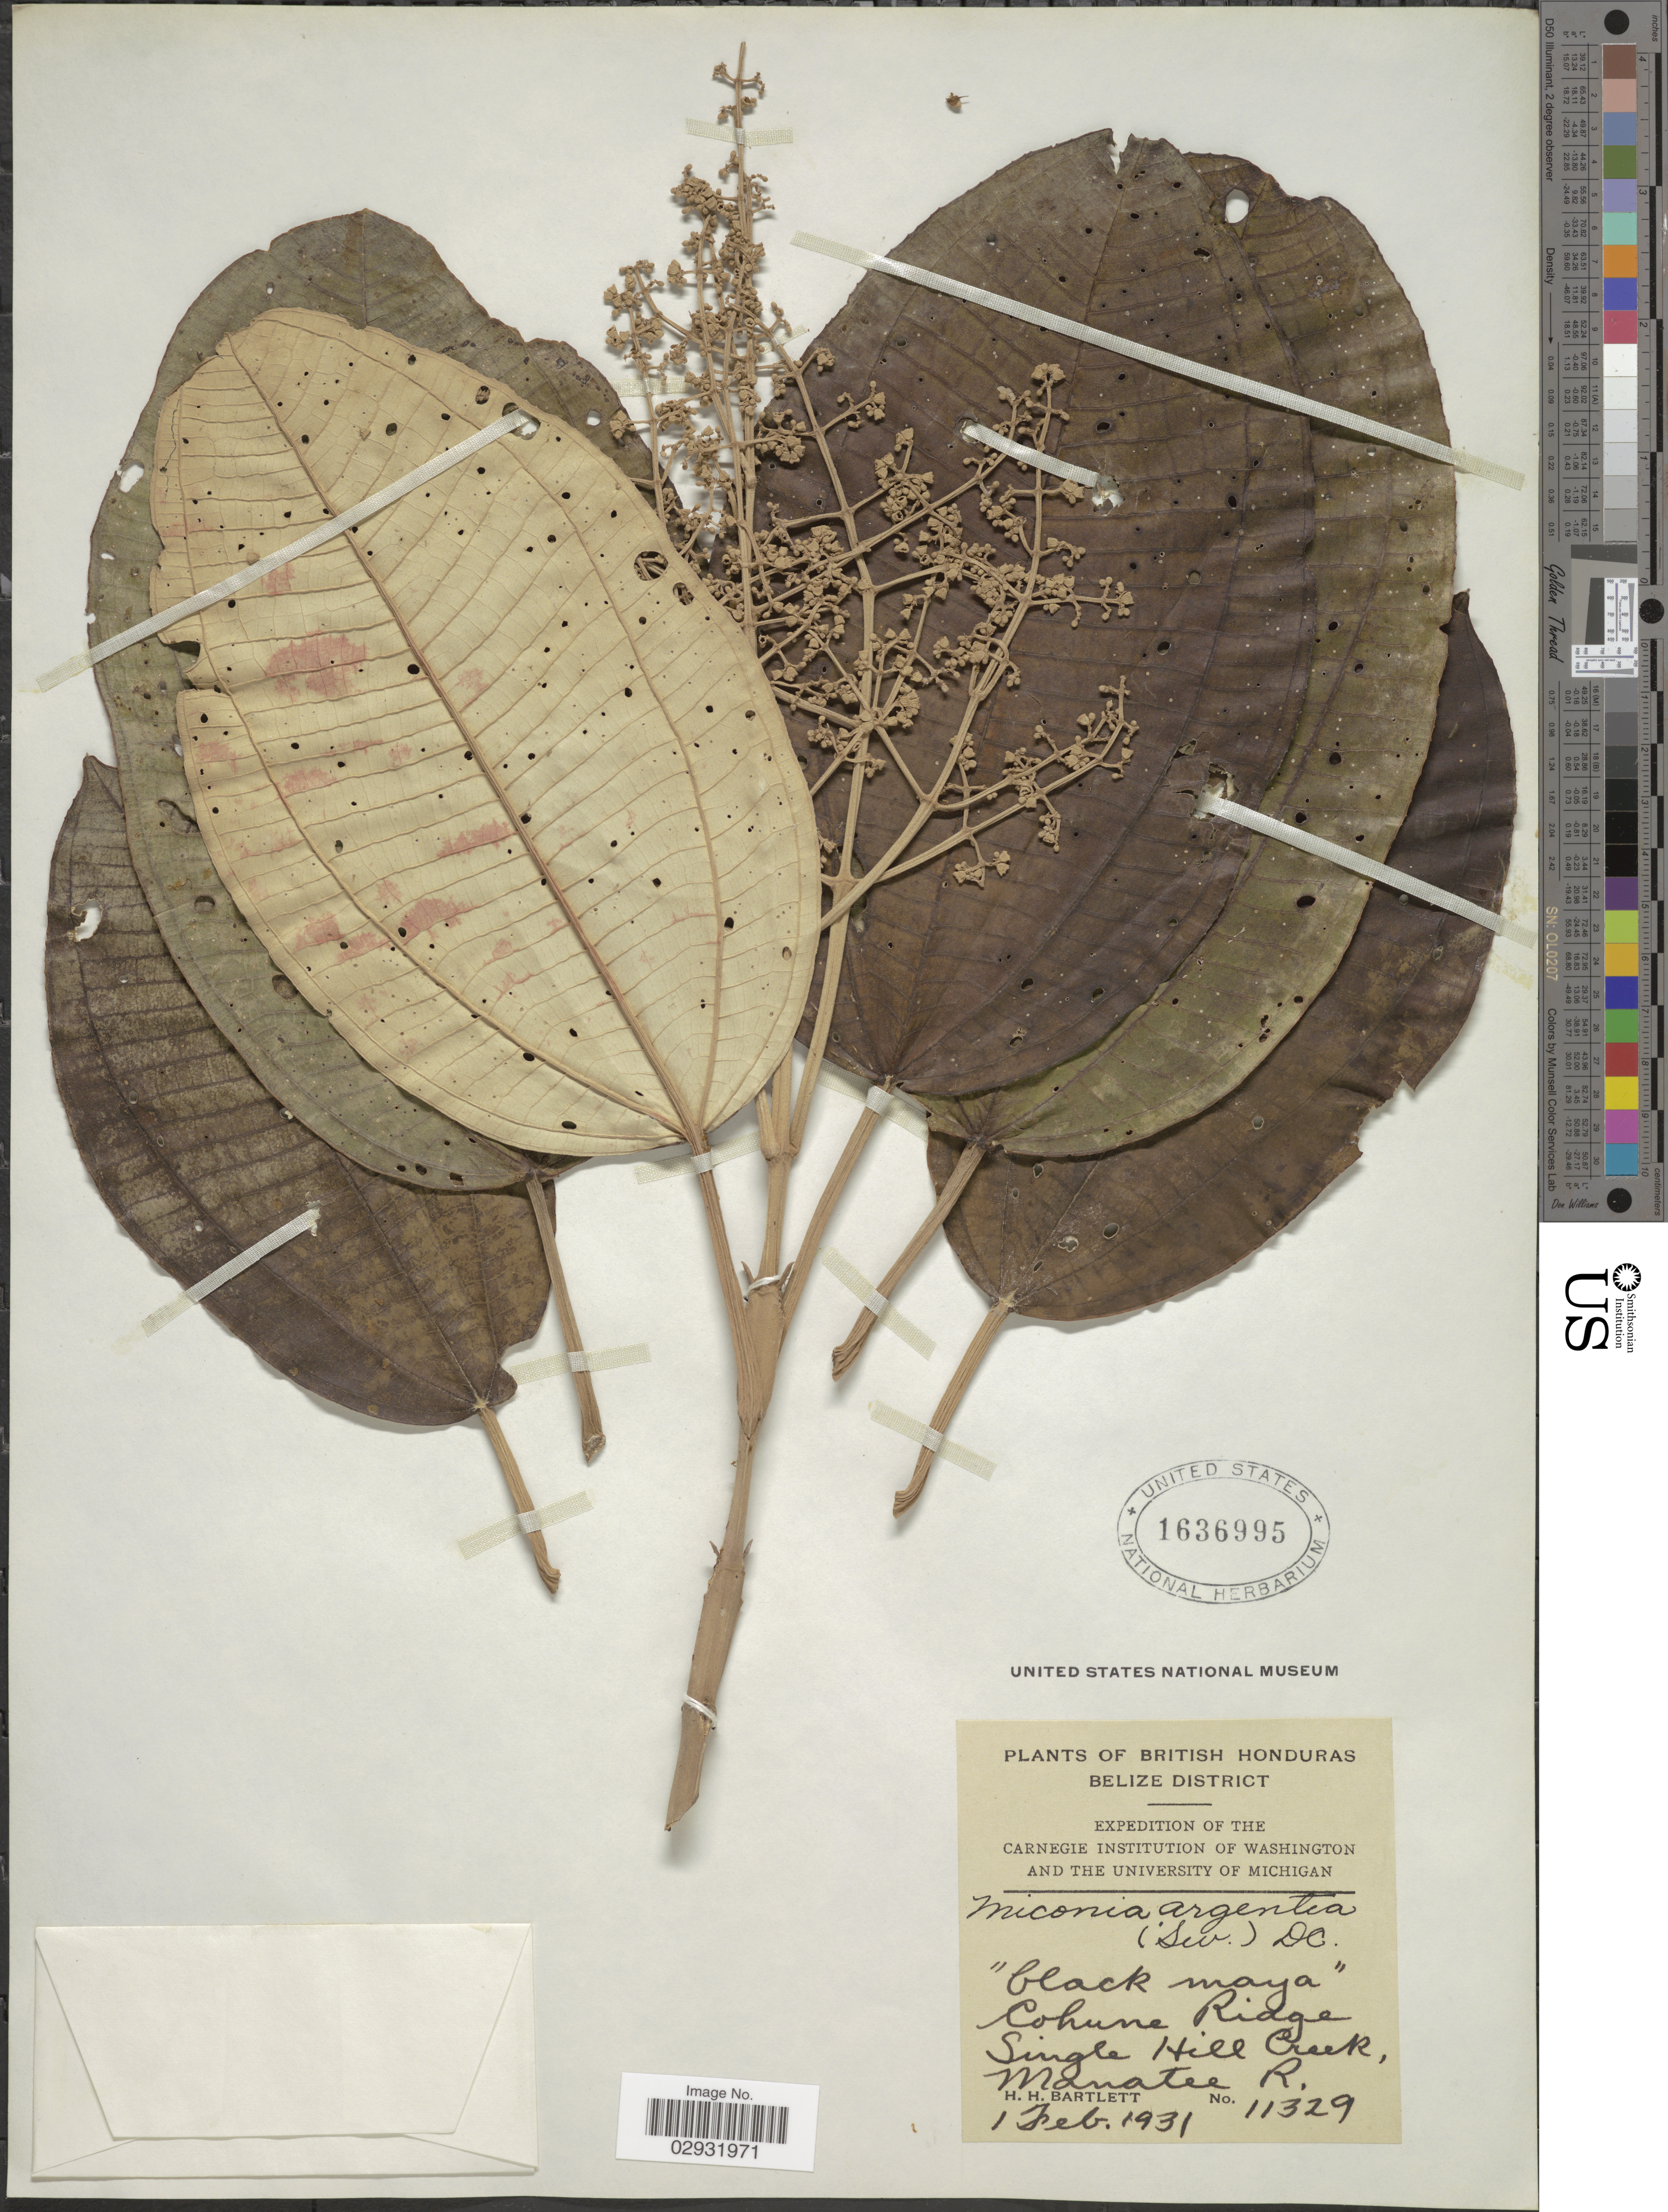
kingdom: Plantae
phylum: Tracheophyta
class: Magnoliopsida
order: Myrtales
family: Melastomataceae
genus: Miconia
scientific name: Miconia argentea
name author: (Sw.) DC.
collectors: H. H. Bartlett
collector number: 11329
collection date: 1931-02-01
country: Belize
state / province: Belize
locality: British Honduras. Belize District. Cohune Ridge, Single Hill Creek, Manatee.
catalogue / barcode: US 1636995